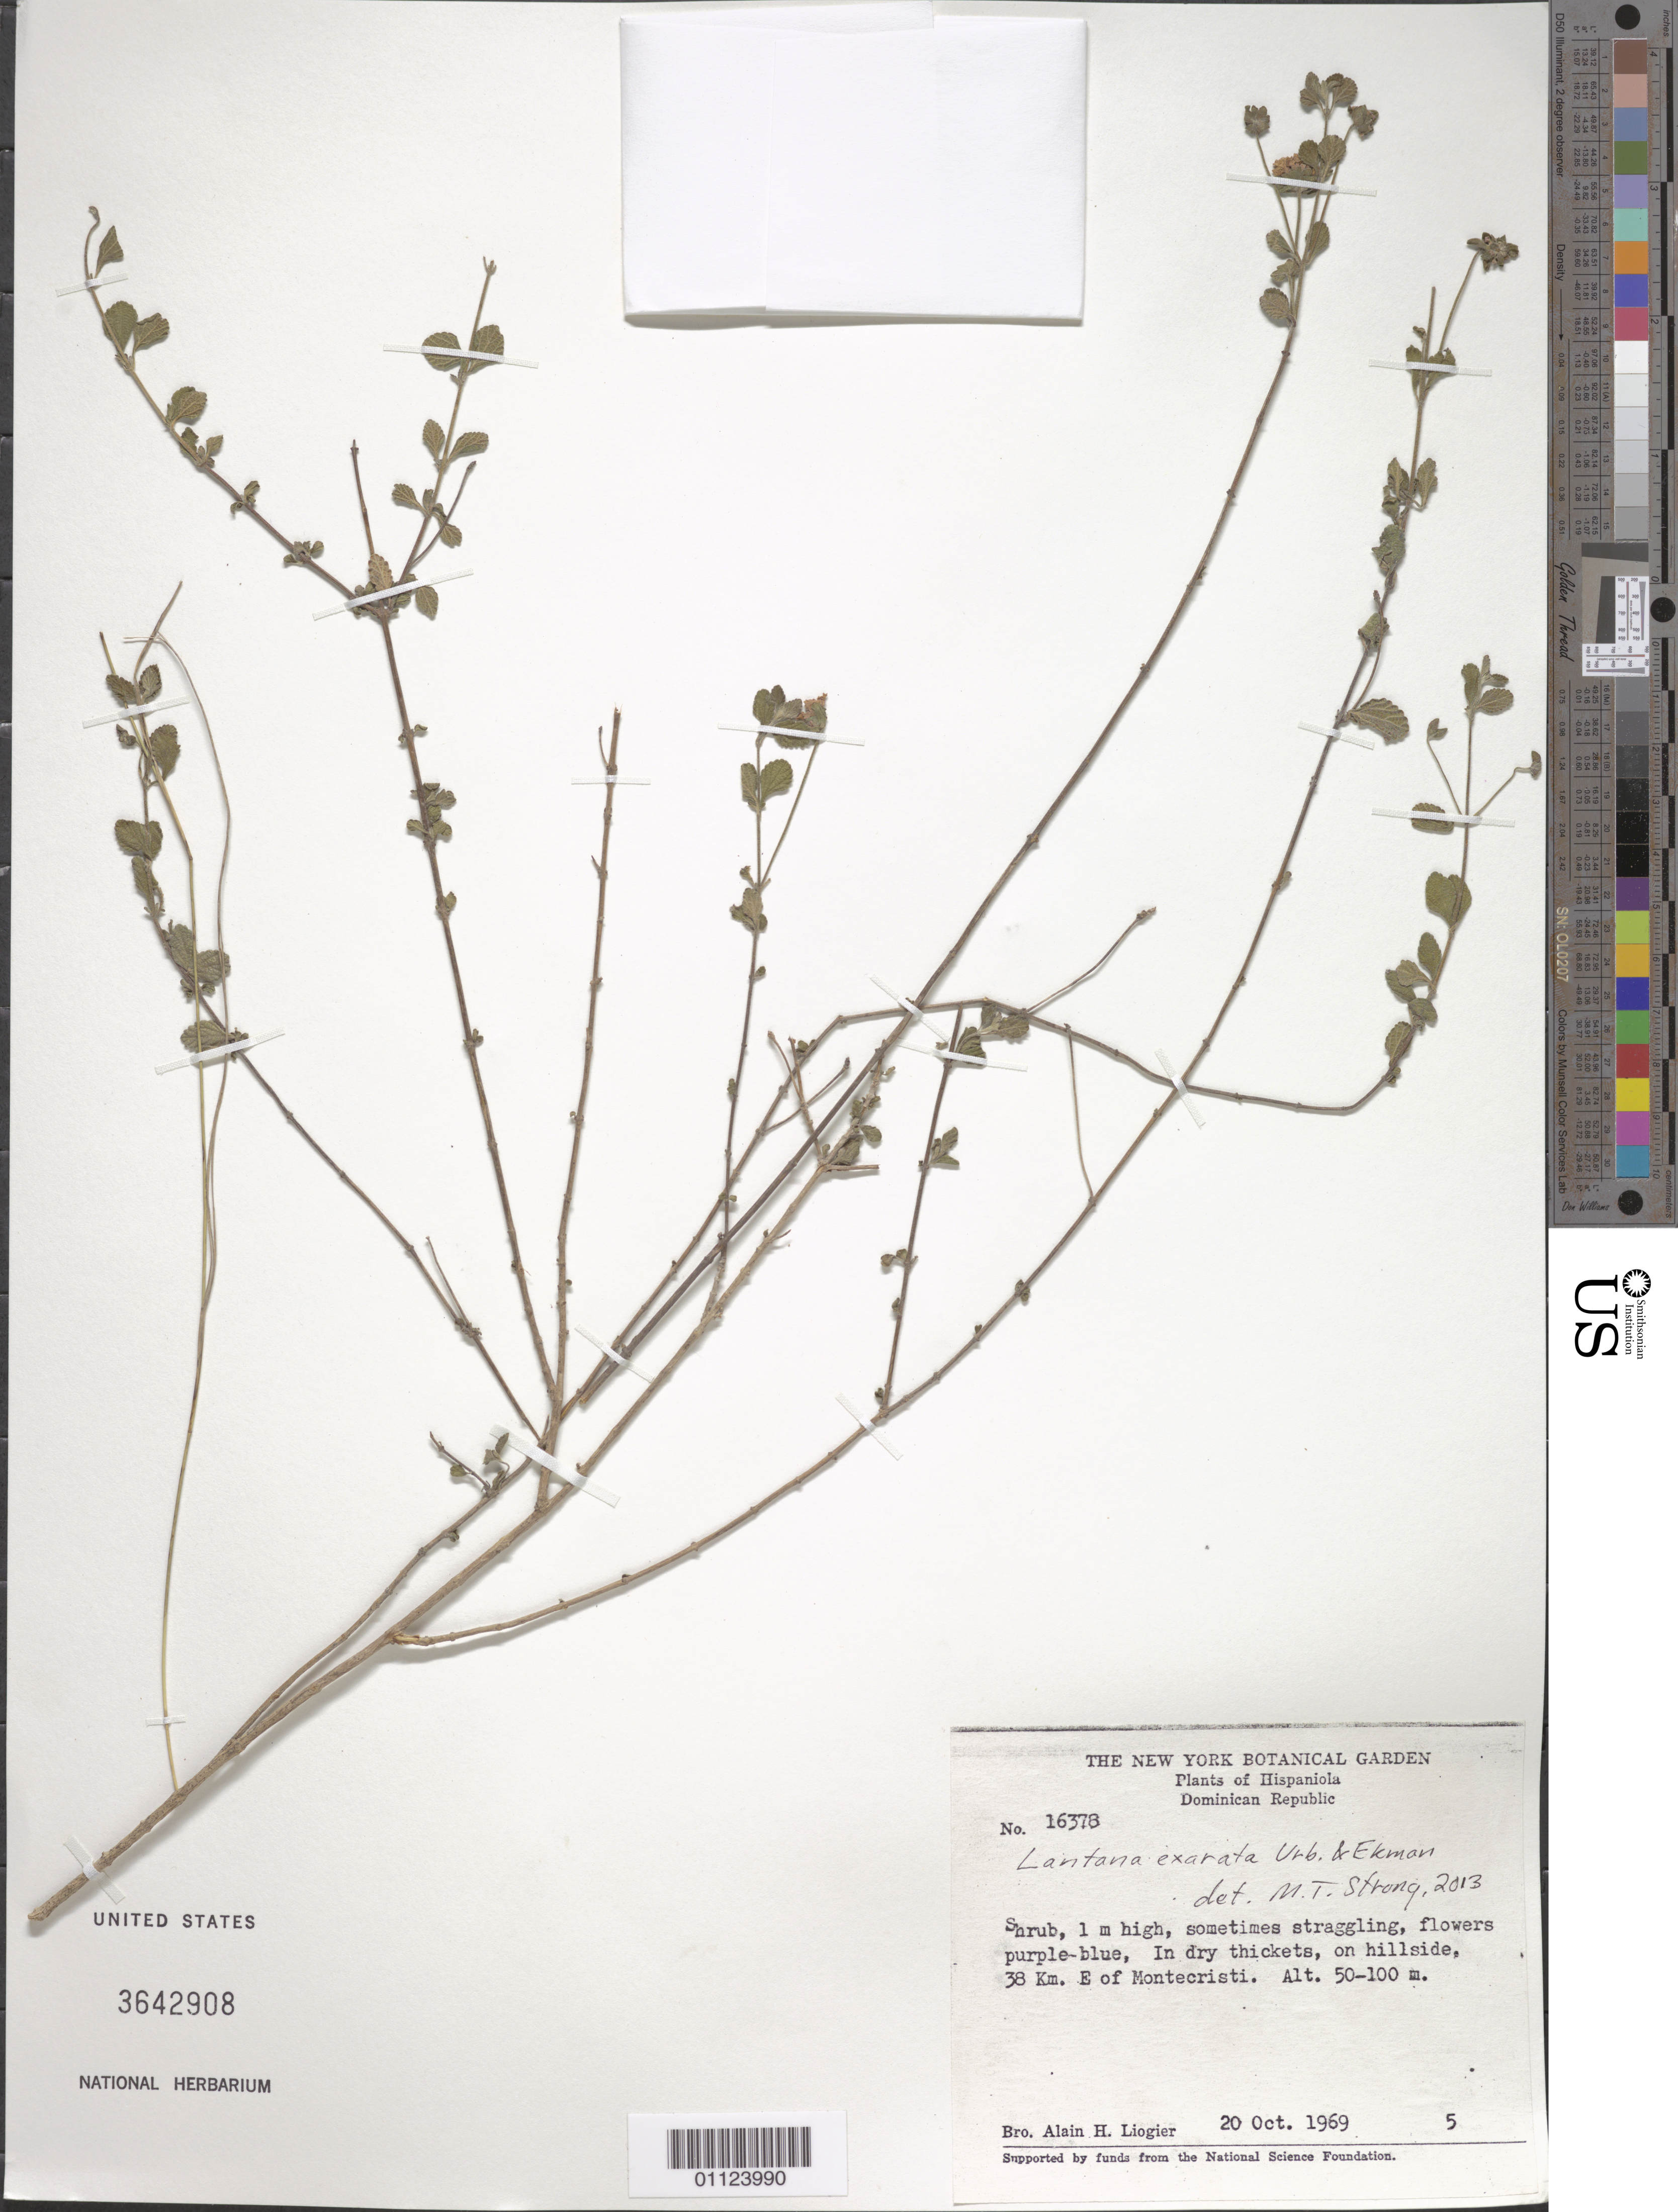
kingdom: Plantae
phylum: Tracheophyta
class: Magnoliopsida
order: Lamiales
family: Verbenaceae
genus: Lantana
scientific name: Lantana exarata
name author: Urb. & Ekman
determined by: Strong, M. T., (US), Smithsonian Institution - National Museum of Natural History (UNITED STATES)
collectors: A. H. Liogier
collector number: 16378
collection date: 1969-10-20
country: Dominican Republic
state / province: Monte Cristi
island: Hispaniola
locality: Montecristi, 38 km E.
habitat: In dry thickets, on hillside.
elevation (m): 50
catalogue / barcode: US 3642908